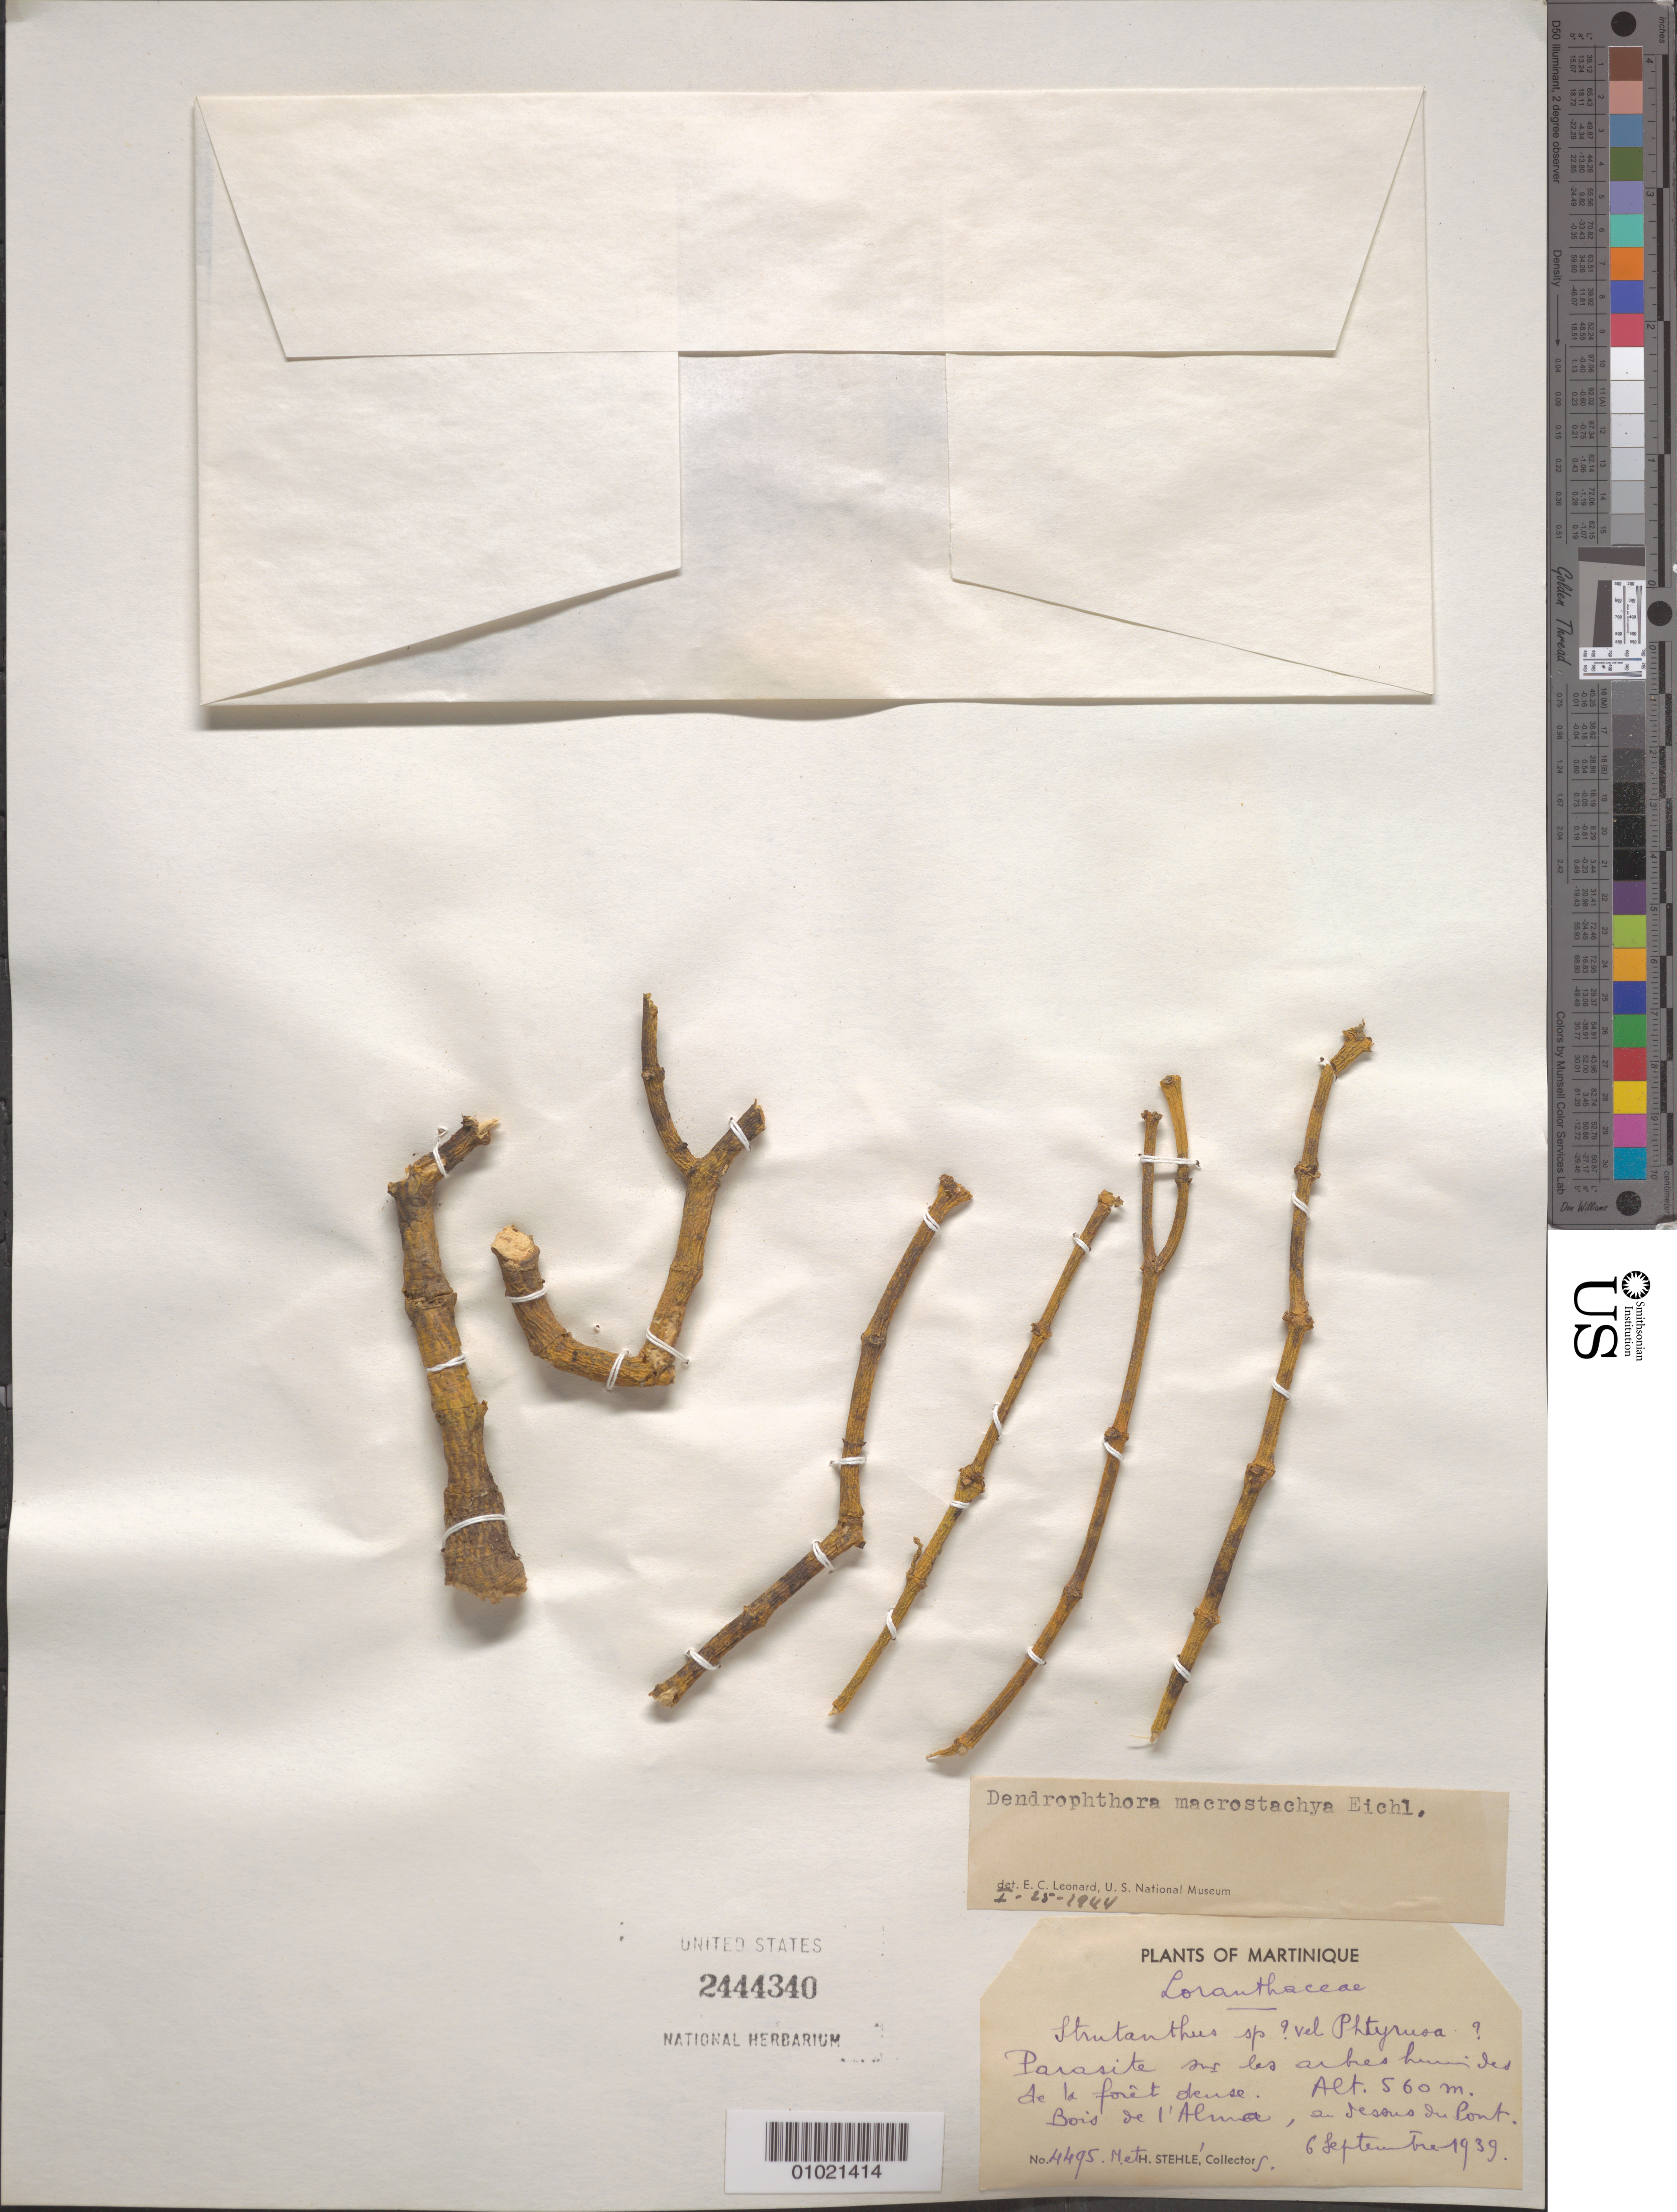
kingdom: Plantae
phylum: Tracheophyta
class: Magnoliopsida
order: Santalales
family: Viscaceae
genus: Dendrophthora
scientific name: Dendrophthora macrostachya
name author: (Jacq.) Eichler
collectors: M. Stehlé & H. Stehlé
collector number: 4495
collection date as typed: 06 Sep 1939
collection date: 1939-09-06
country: Martinique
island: Martinique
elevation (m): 560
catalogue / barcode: US 2444340